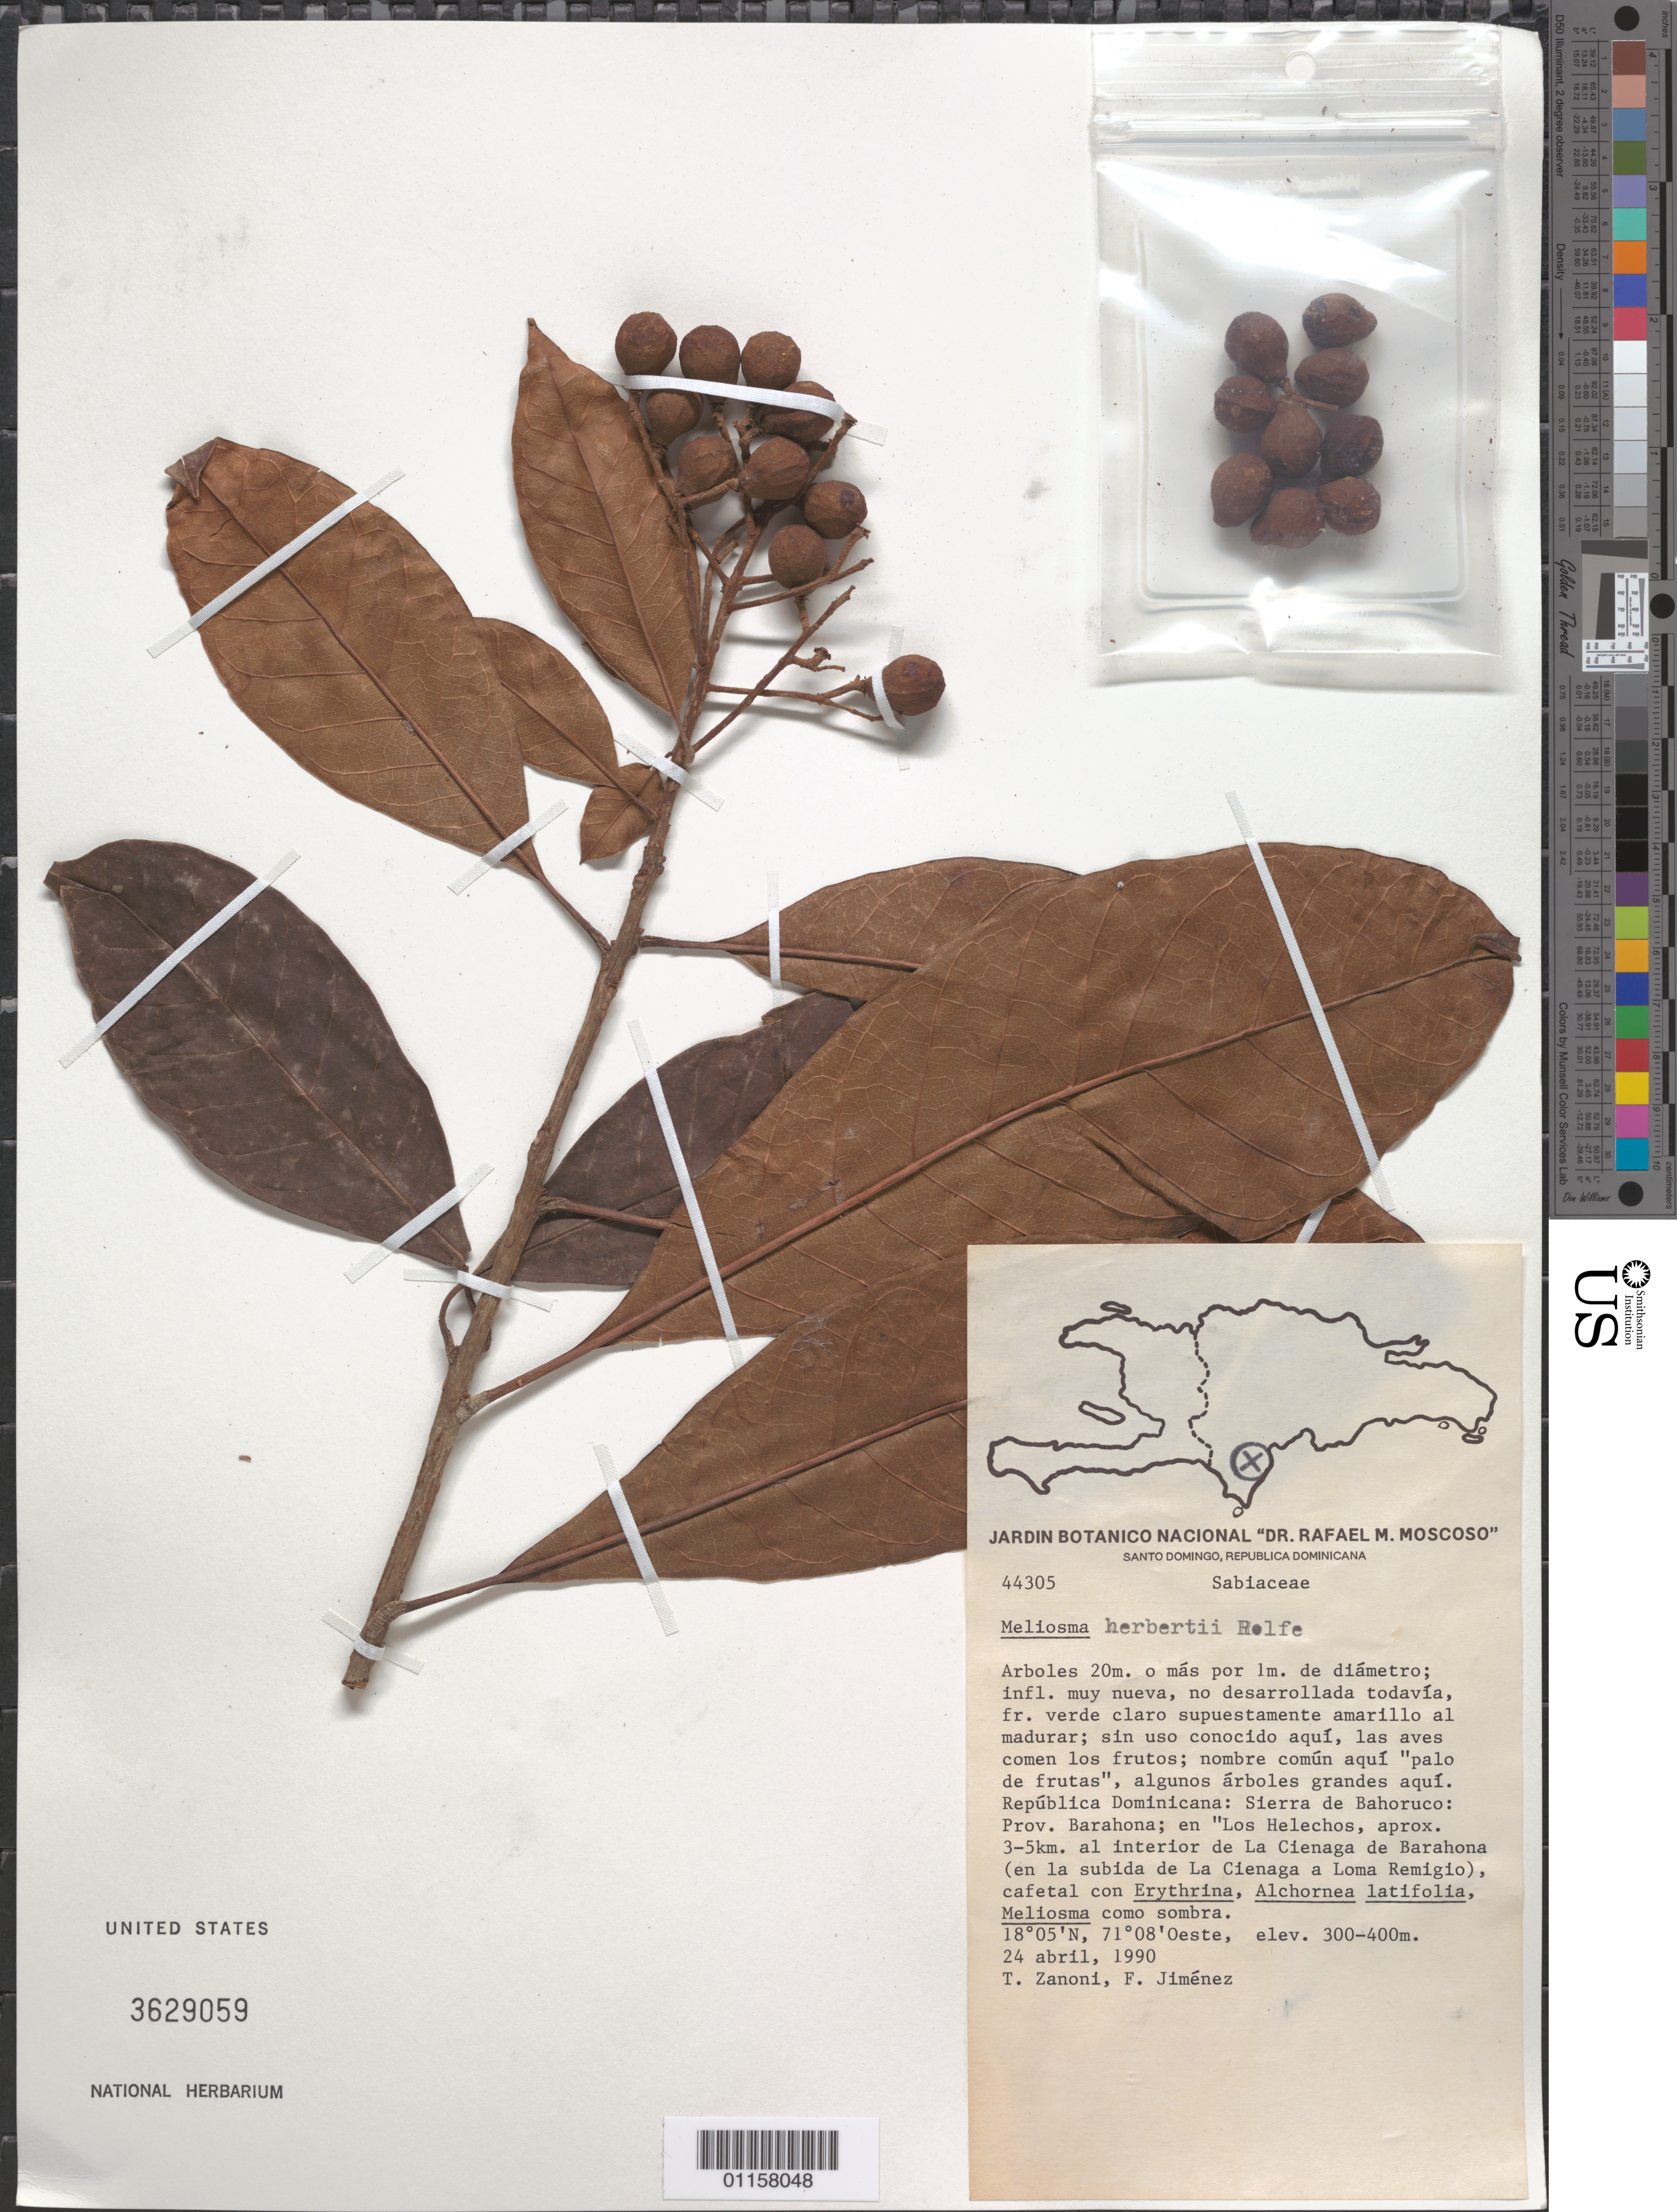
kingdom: Plantae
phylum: Tracheophyta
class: Magnoliopsida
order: Proteales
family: Sabiaceae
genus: Meliosma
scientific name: Meliosma herbertii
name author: Rolfe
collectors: T. A. Zanoni & F. Jiménez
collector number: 44305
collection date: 1990-04-24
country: Dominican Republic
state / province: Barahona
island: Hispaniola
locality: Sierra de Bahoruco, en "Los Helechos", aprox. 3-5 km al interior de La Cienaga de Barahona (en la subida de La Cienaga a Loma Remigio).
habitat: Cafetal con Erythrina, Alchornea latifolia, Meliosma como sombra. Sin uso conocido aquí, las aves comen los frutos, algunos árboles grandes aquí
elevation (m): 300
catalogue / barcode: US 3629059